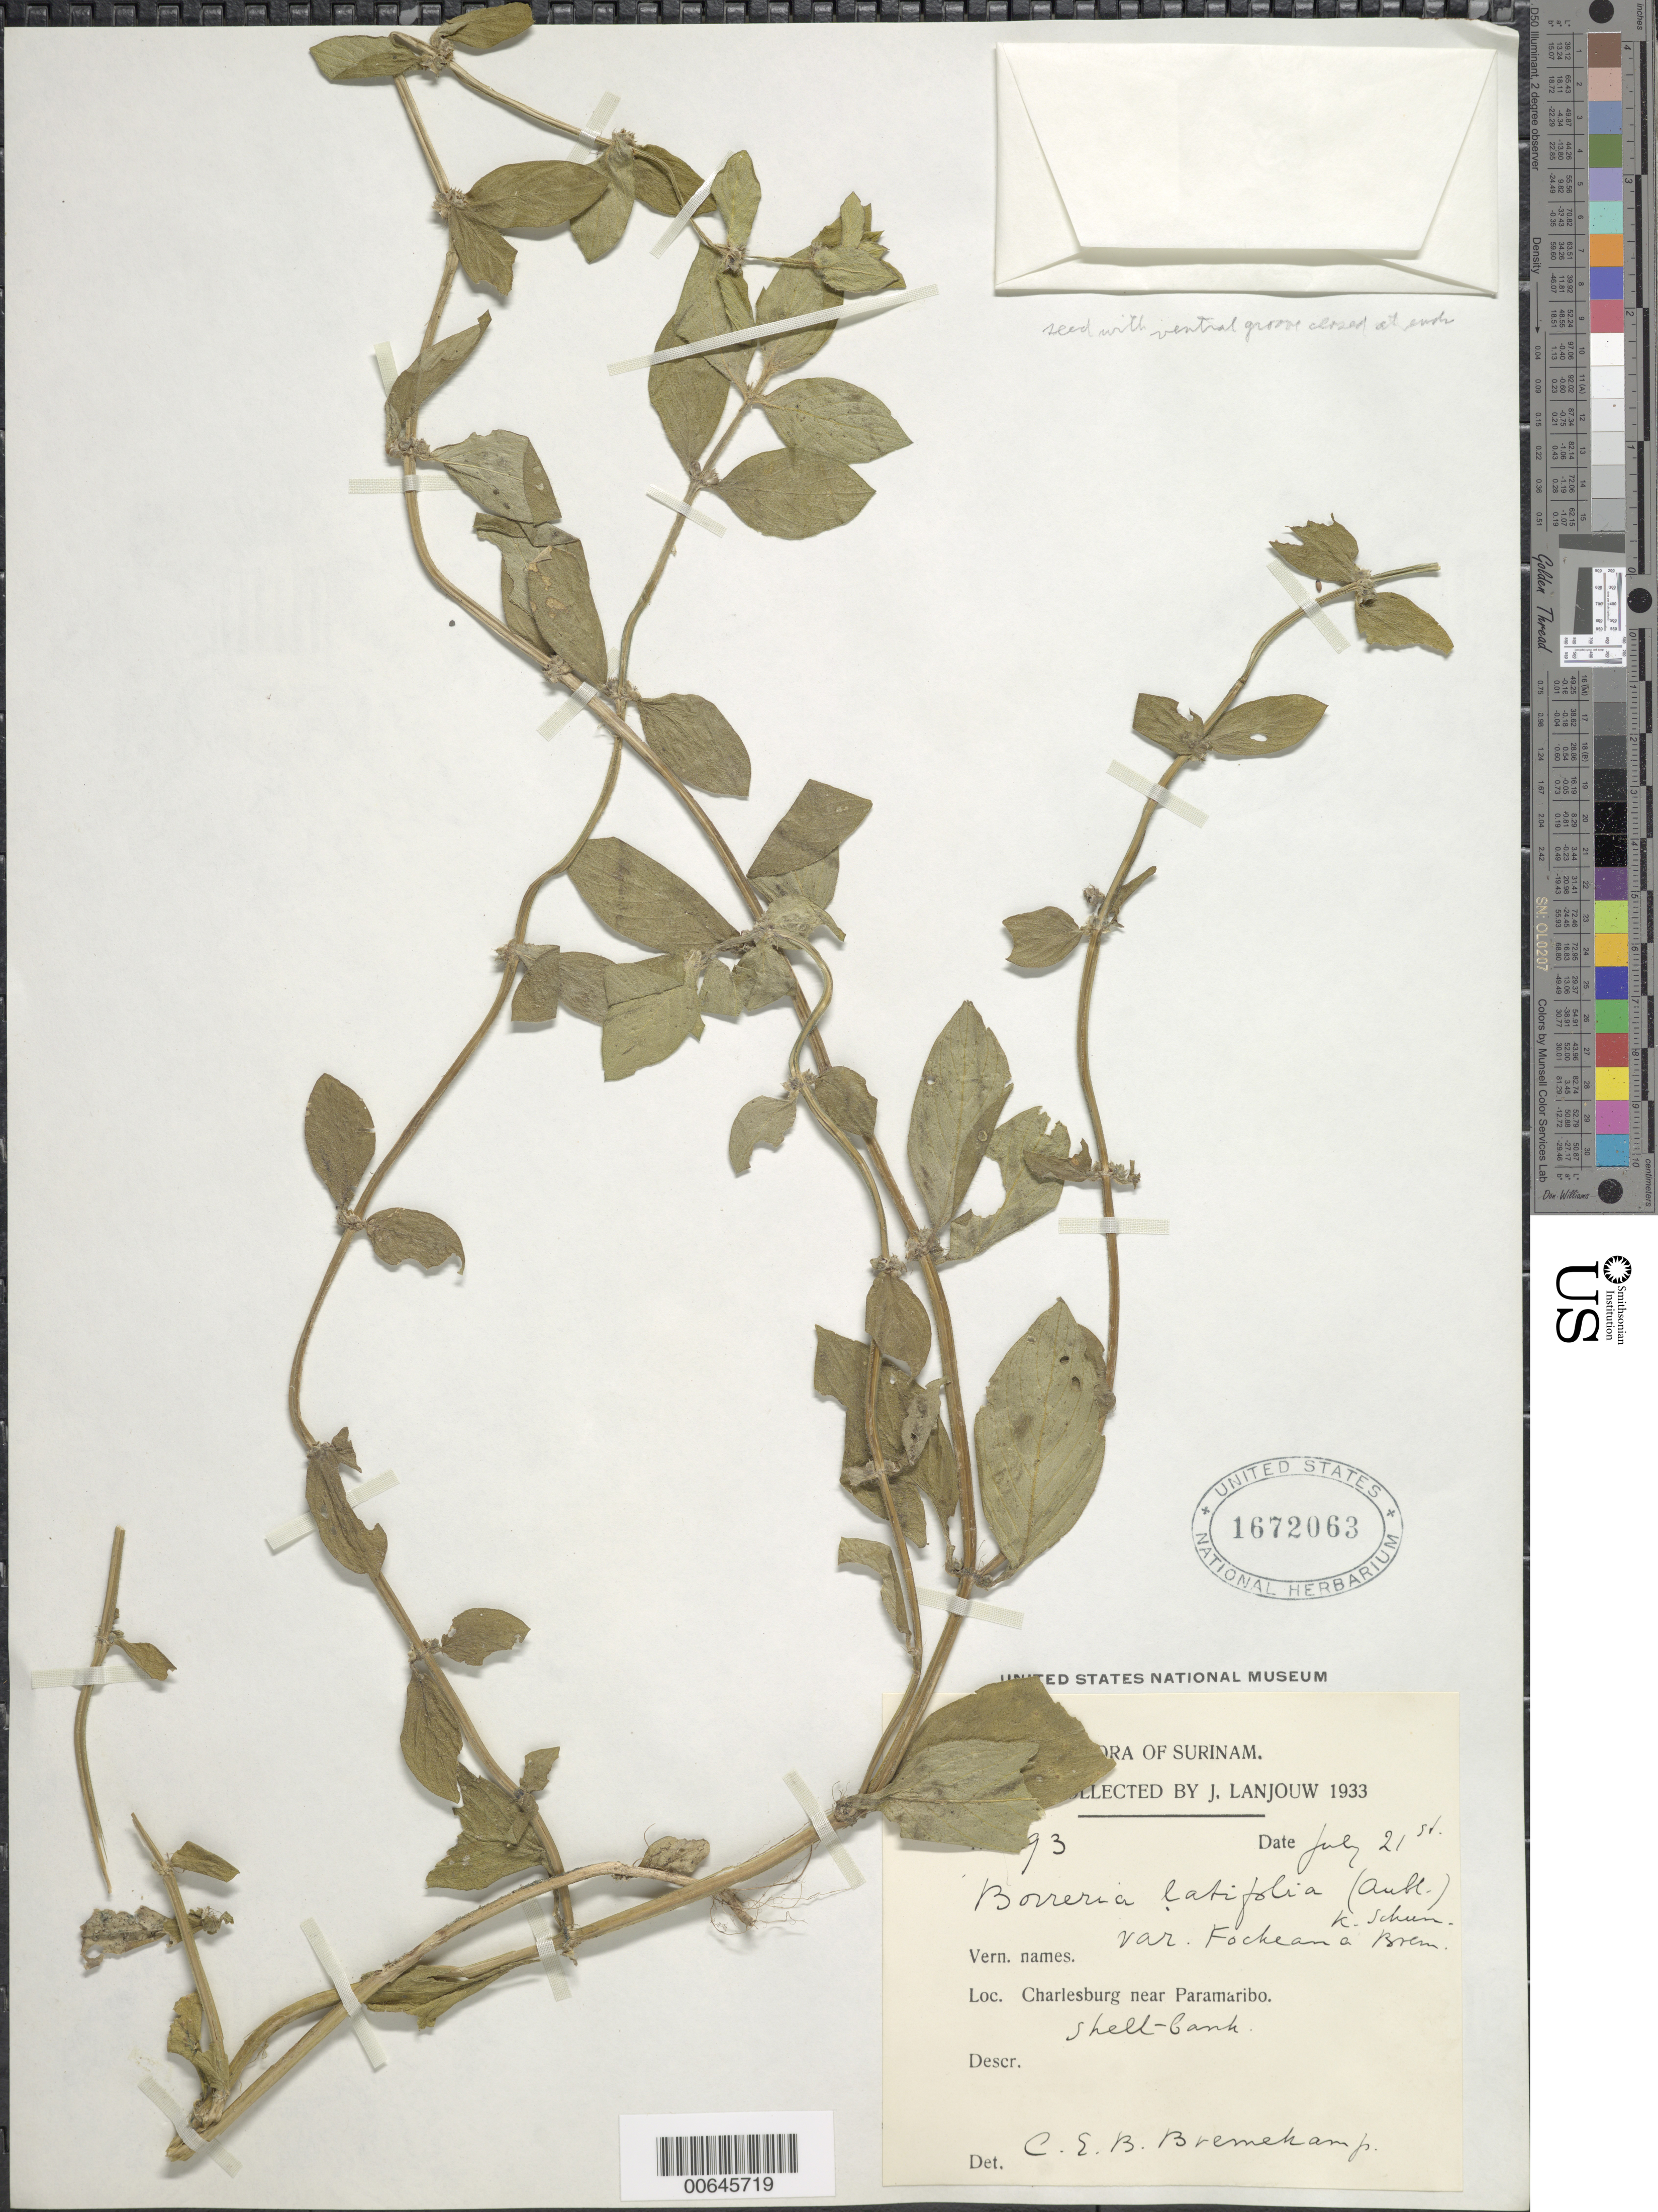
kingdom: Plantae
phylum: Tracheophyta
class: Magnoliopsida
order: Gentianales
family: Rubiaceae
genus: Borreria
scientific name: Borreria latifolia var. fockeana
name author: Bremek.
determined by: Bremekamp, C. E. B.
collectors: J. Lanjouw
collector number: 93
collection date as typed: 21-Jul-33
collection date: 1933-07-21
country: Suriname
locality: Charlesburg, near Paramaribo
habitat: Shell bank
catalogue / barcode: US 1672063